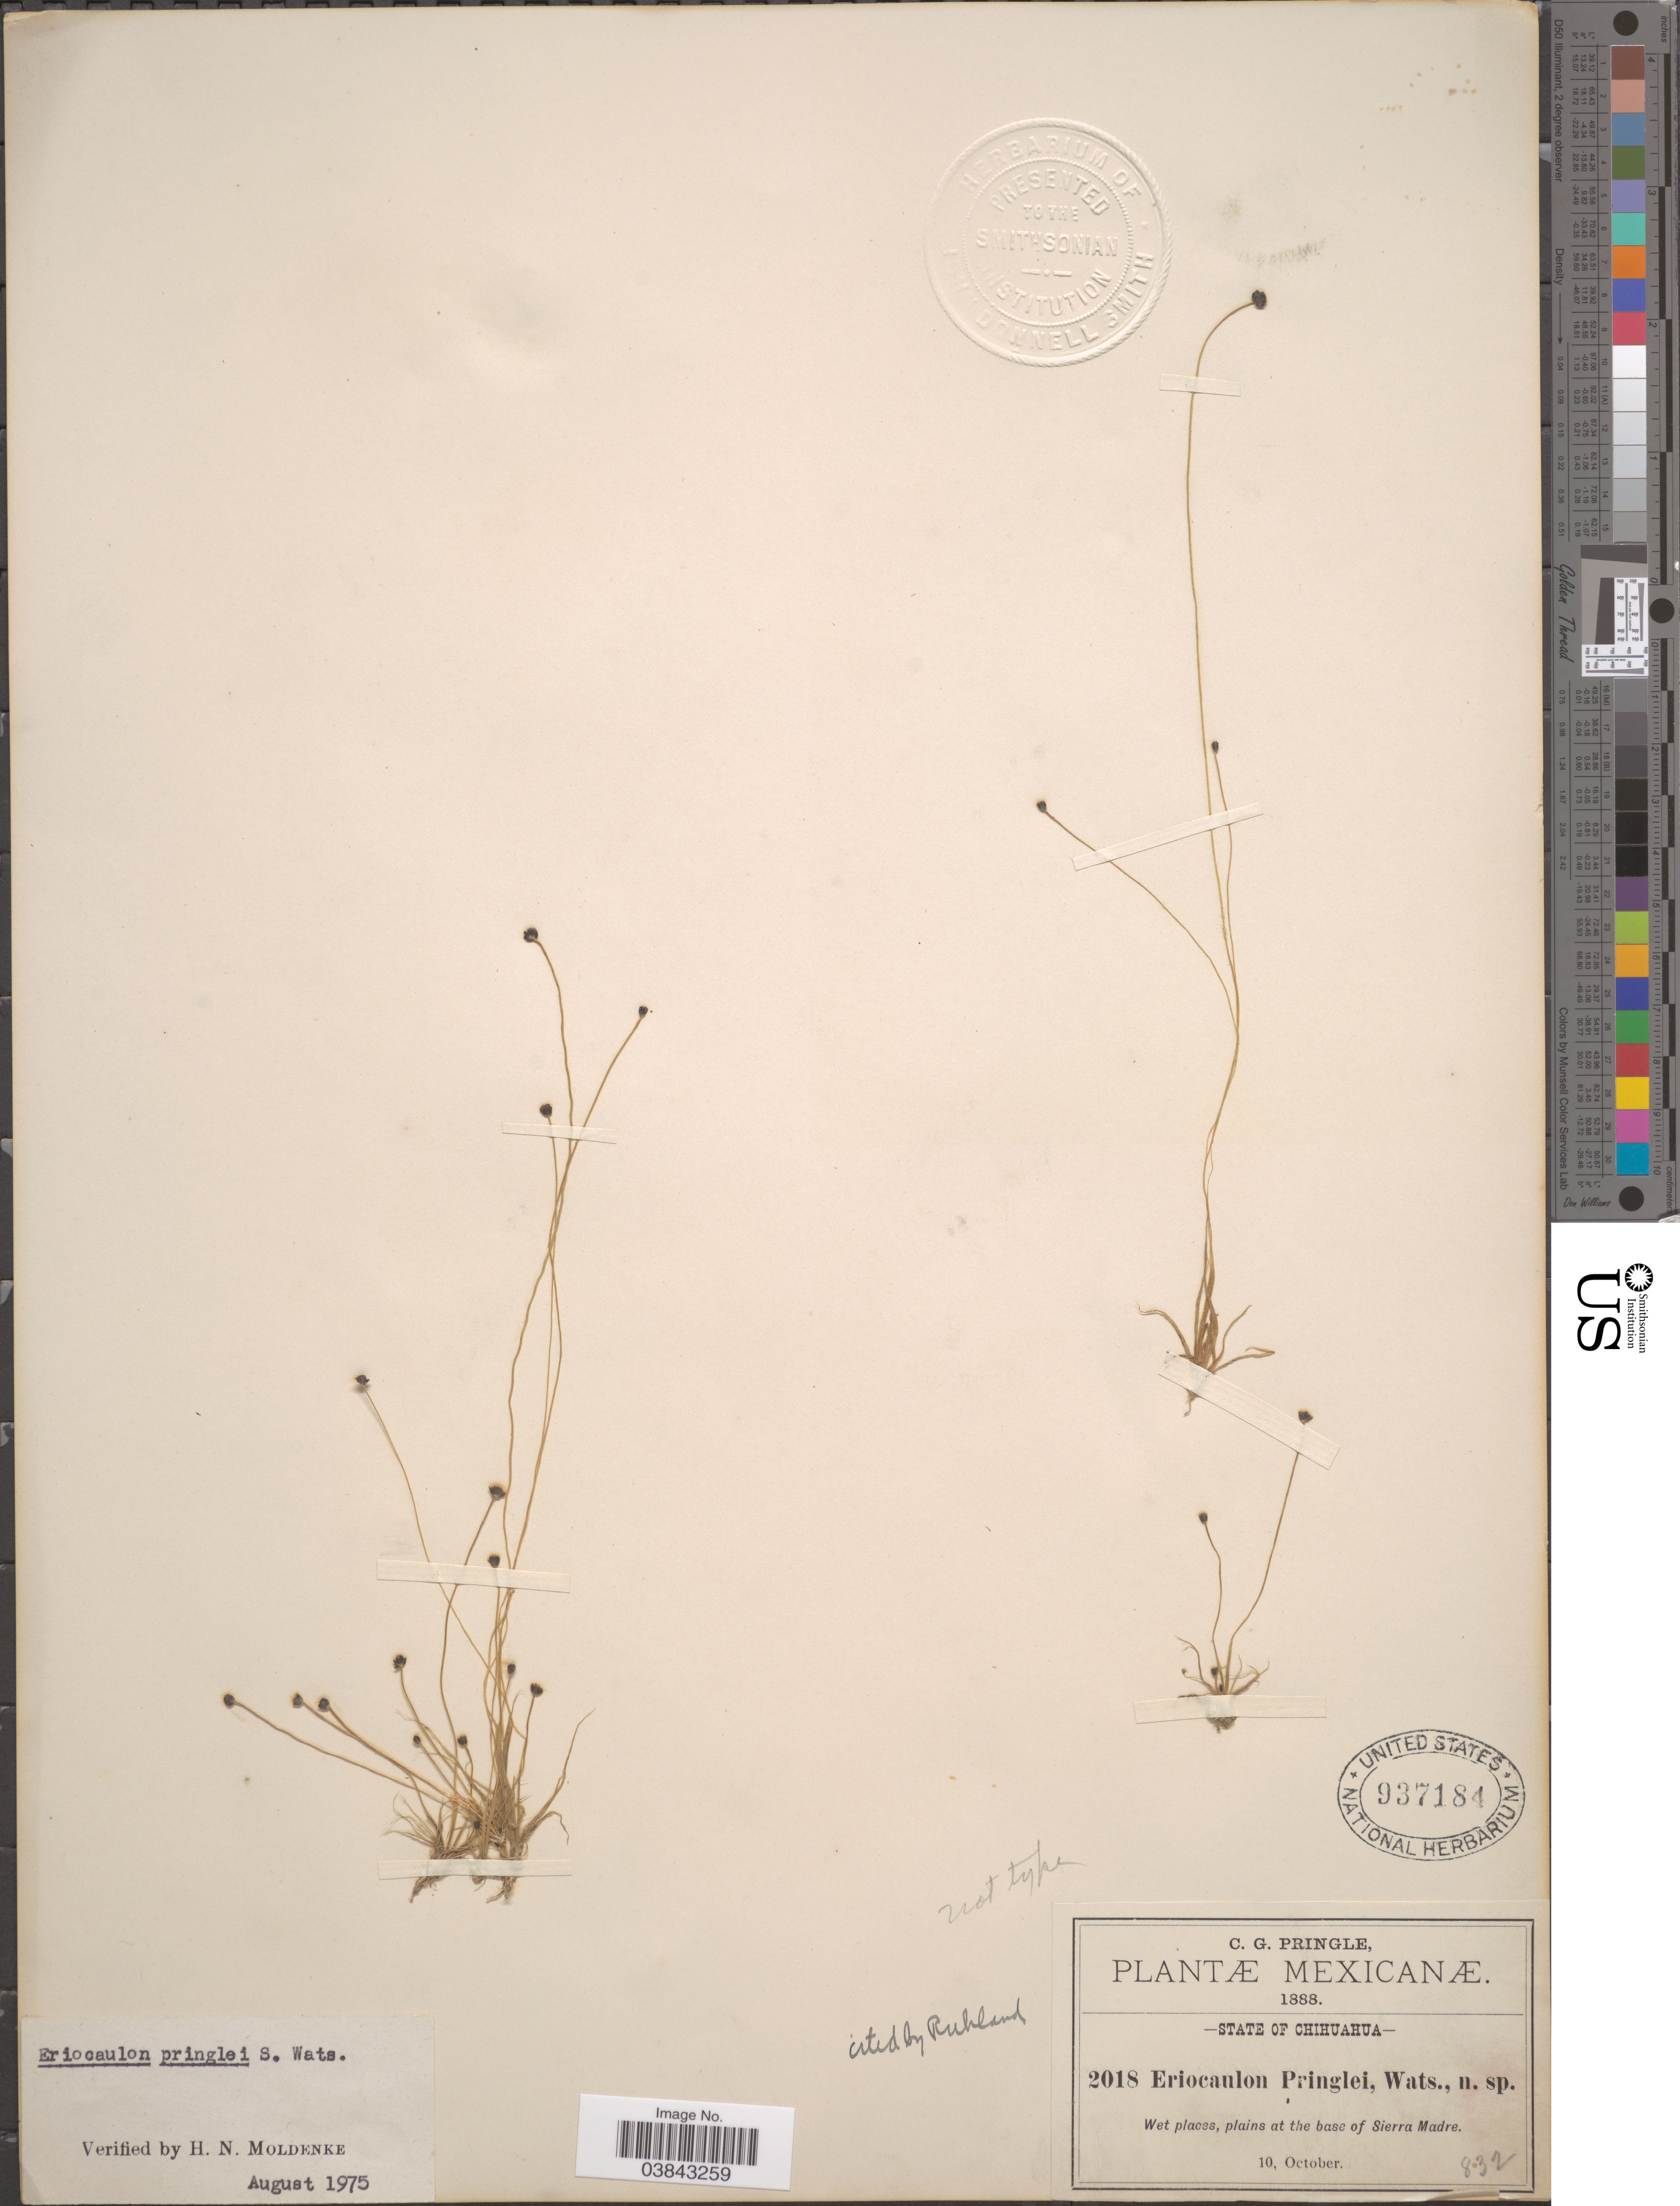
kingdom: Plantae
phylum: Tracheophyta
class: Liliopsida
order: Poales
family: Eriocaulaceae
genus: Eriocaulon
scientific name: Eriocaulon pringlei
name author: S. Watson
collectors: C. G. Pringle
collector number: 2018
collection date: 1888-10-10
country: Mexico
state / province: Chihuahua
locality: Plains at the base of Sierra Madre.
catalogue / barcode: US 937184